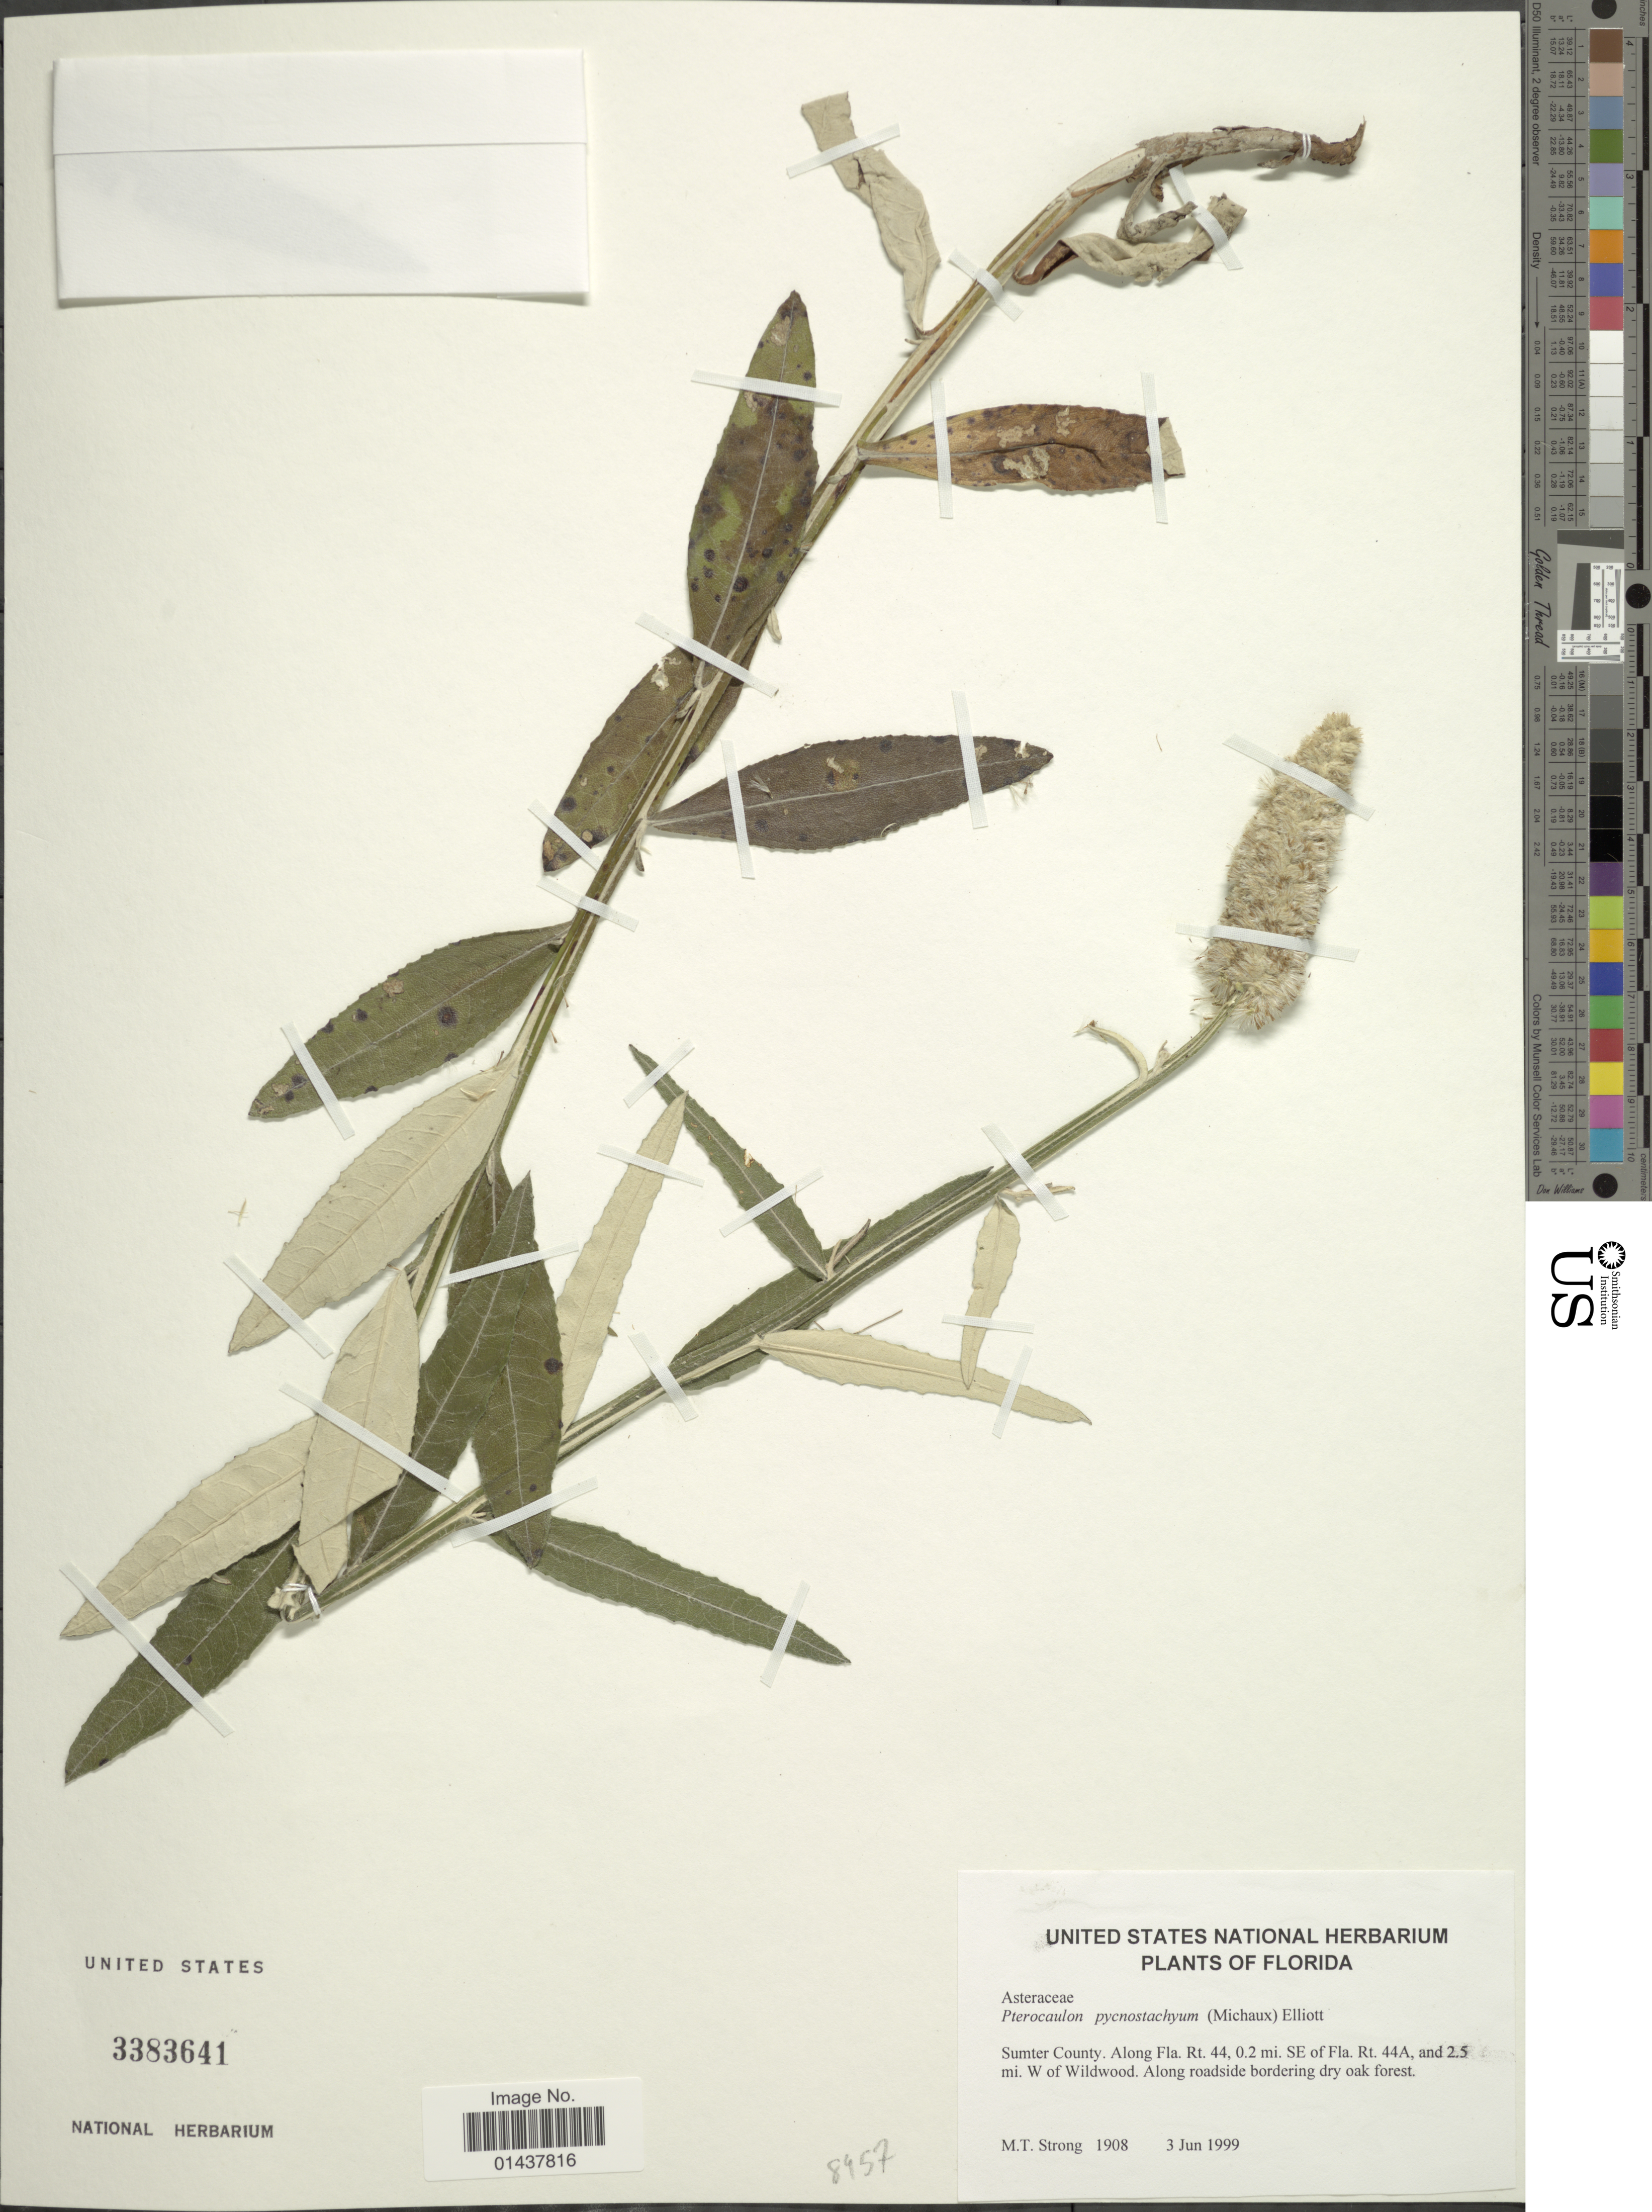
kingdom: Plantae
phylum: Tracheophyta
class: Magnoliopsida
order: Asterales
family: Asteraceae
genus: Pterocaulon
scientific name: Pterocaulon pycnostachyum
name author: (Michx.) Elliott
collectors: M. T. Strong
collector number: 1908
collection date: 1999-06-03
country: United States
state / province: Florida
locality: Sumter County, along Fla. Rt. 44, 0.2 mi Se of Fla Rt. 44A, and 2.5 mi W of Wildwood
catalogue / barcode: US 3383641